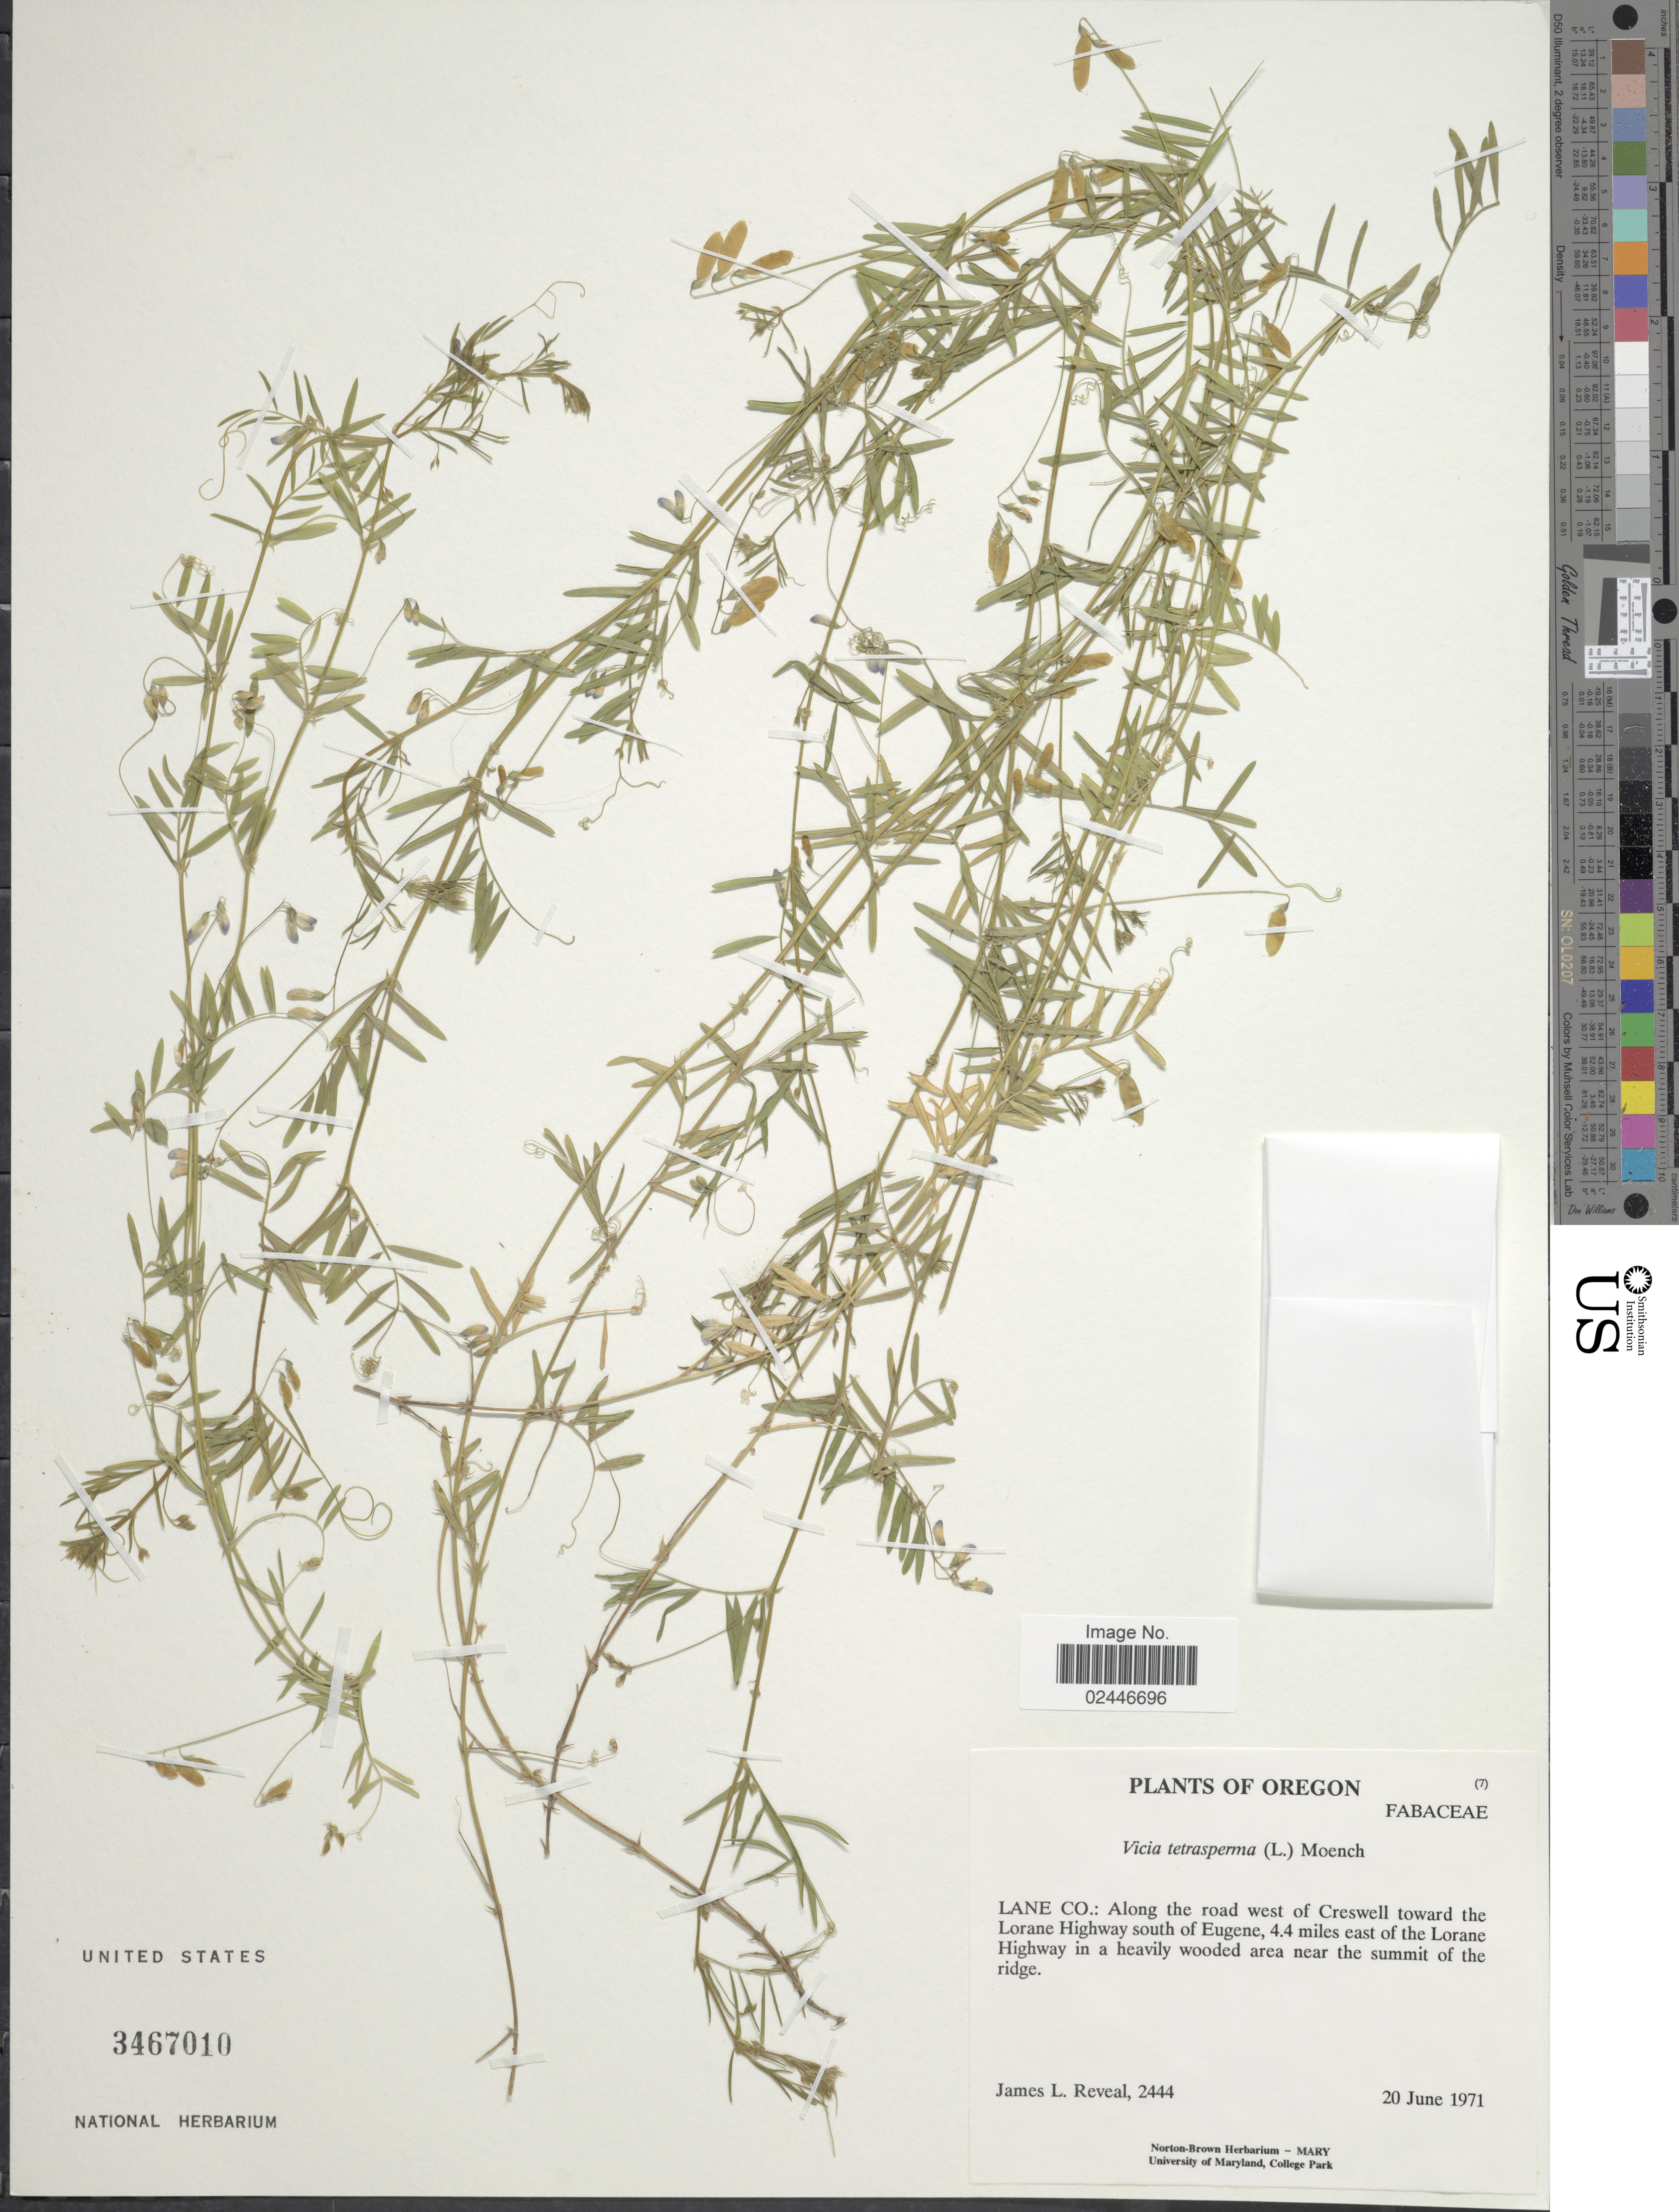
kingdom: Plantae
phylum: Tracheophyta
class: Magnoliopsida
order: Fabales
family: Fabaceae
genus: Vicia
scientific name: Vicia tetrasperma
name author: (L.) Schreb.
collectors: J. L. Reveal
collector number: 2444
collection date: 1971-06-20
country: United States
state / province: Oregon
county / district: Lane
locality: Lane Co, along the road west of Creswell toward the Lorane Highway south of Eugene, 4.4 miles east of the Lorane Highway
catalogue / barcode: US 3467010